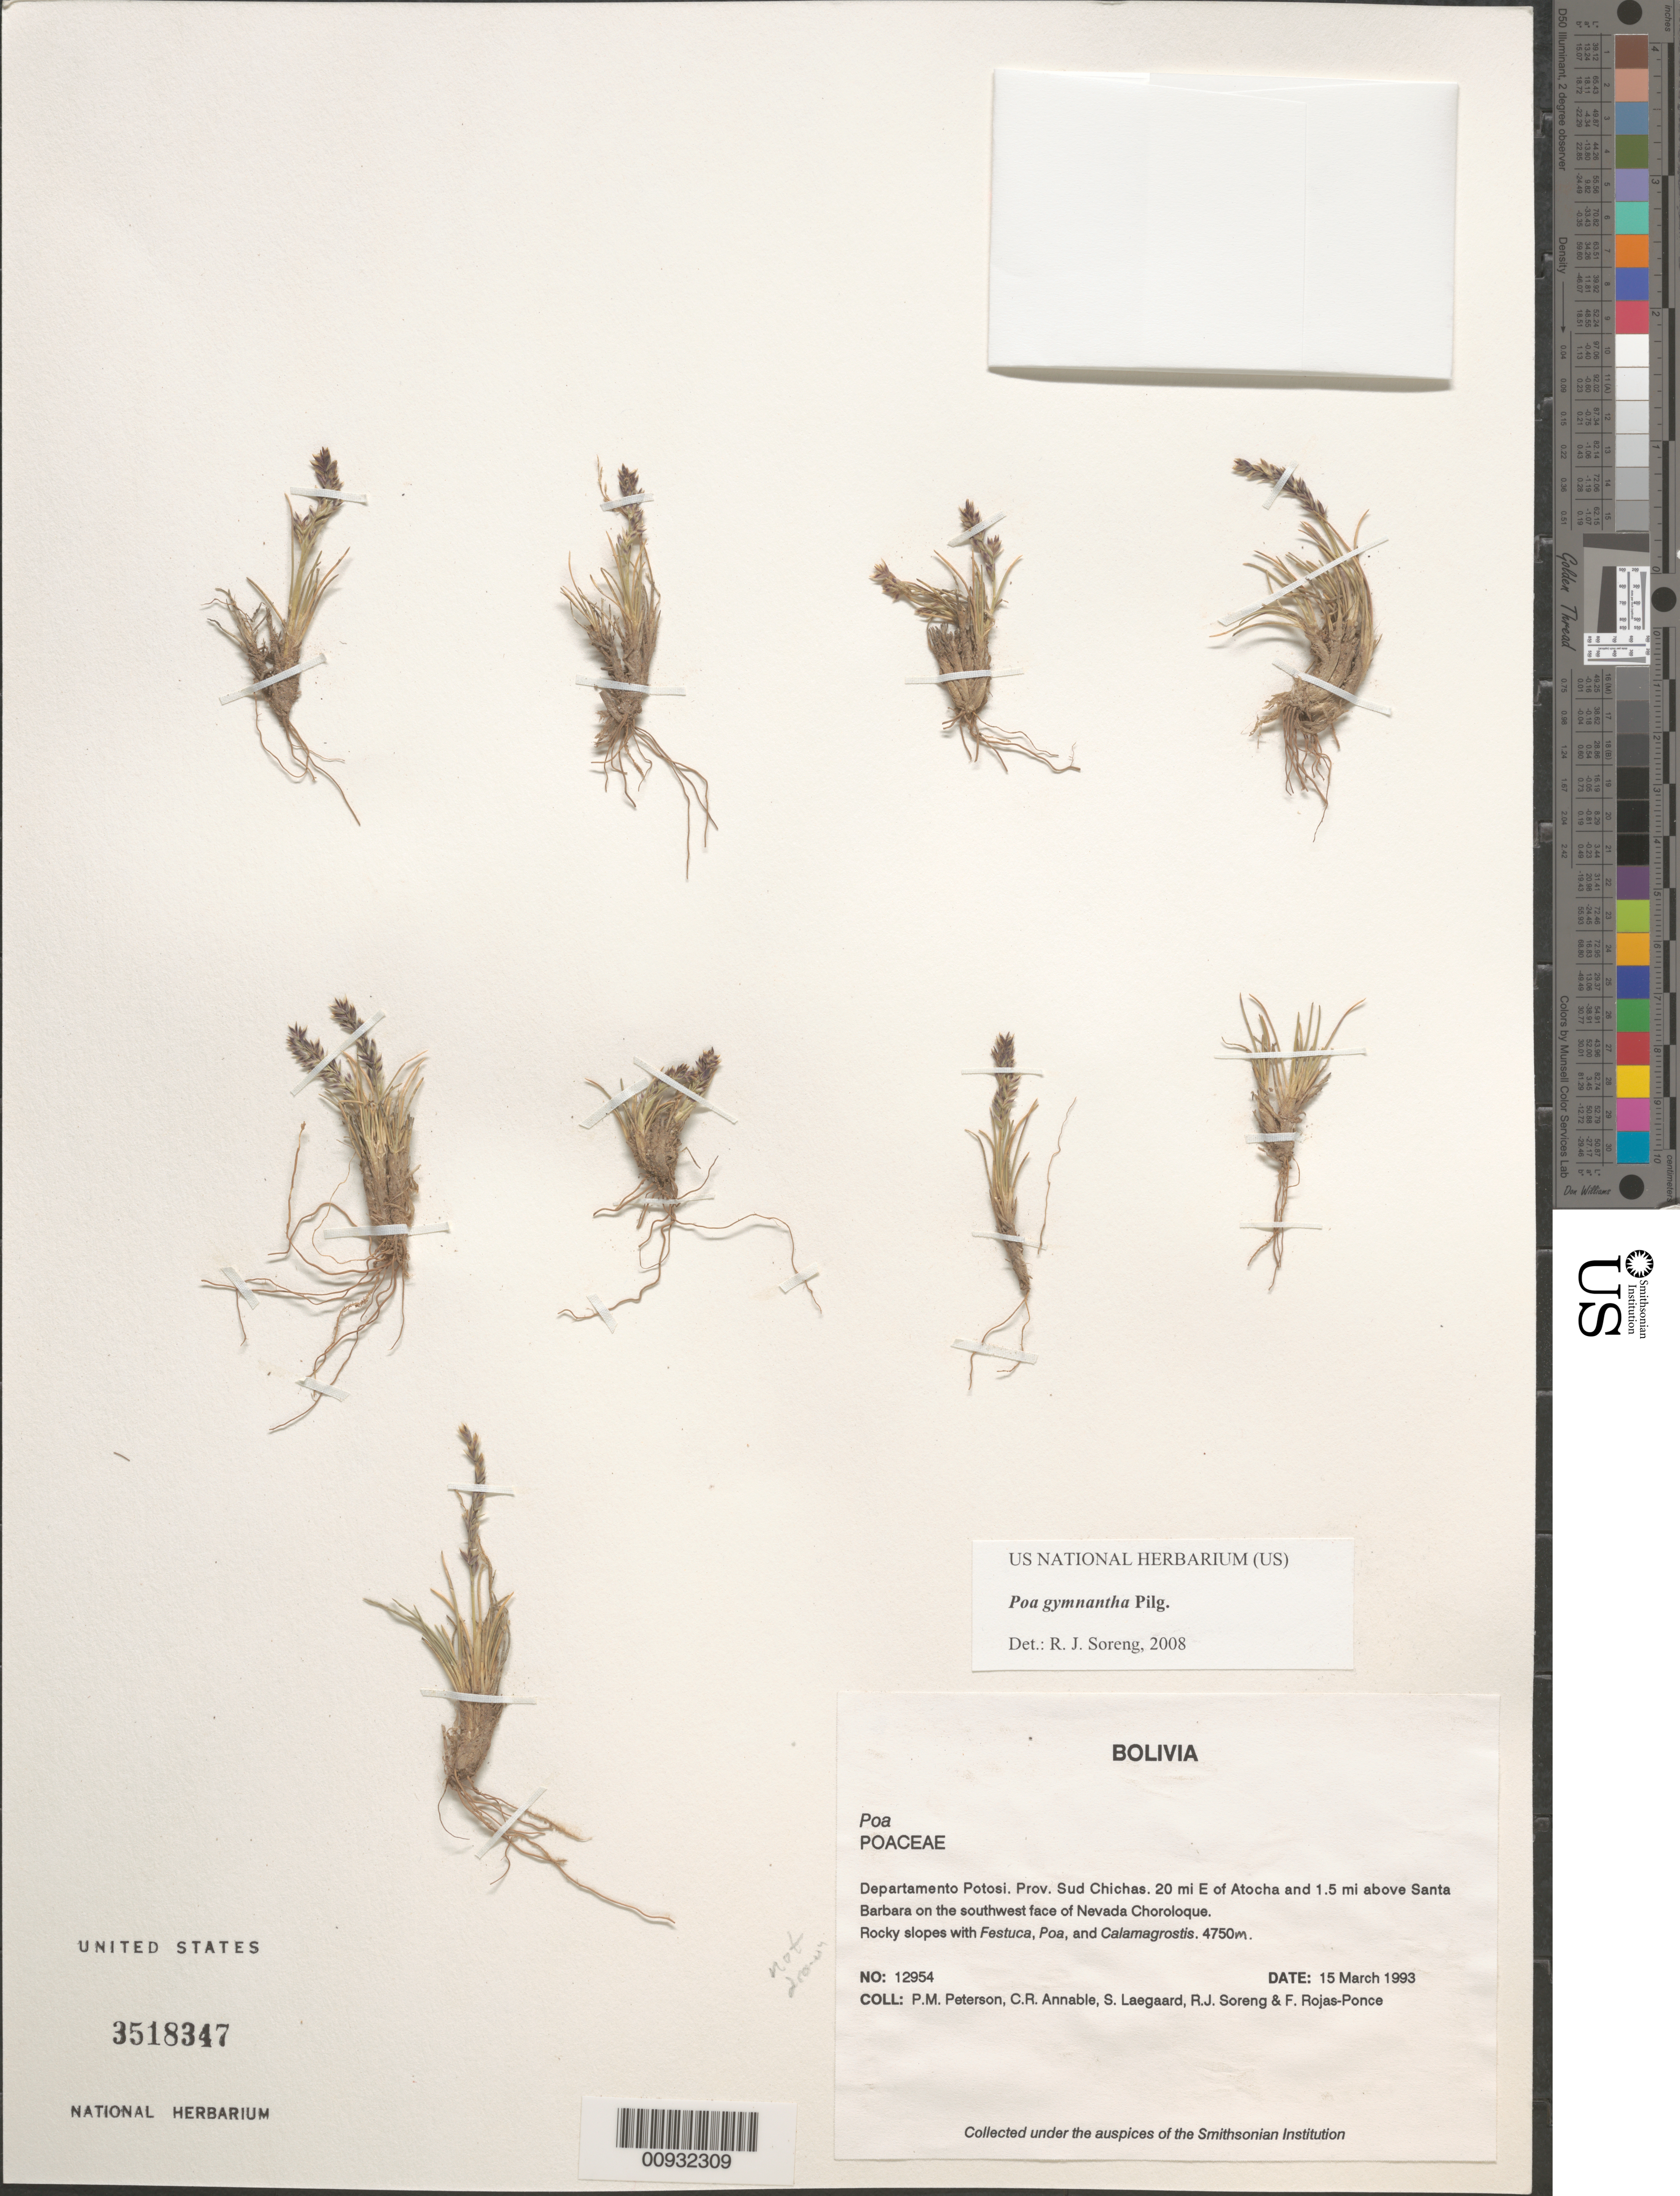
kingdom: Plantae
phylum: Tracheophyta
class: Liliopsida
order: Poales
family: Poaceae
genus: Poa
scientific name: Poa gymnantha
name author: Pilg.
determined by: Soreng, Robert J., Research Associate (BOT), Smithsonian Institution - National Museum of Natural History (UNITED STATES)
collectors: P. M. Peterson, C. R. Annable, S. Lægaard, R. J. Soreng & F. Rojas-Ponce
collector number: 12954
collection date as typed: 15 Mar 1993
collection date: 1993-03-15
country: Bolivia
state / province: Potosi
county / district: Sud Chichas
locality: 20 mi E of Atocha and 1.5 mi above Santa Barbara on the southwest face of Nevada Choroloque.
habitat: Rocky slopes with Festuca, Poa, and Calamagrostis.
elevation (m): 4750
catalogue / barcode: US 3518347